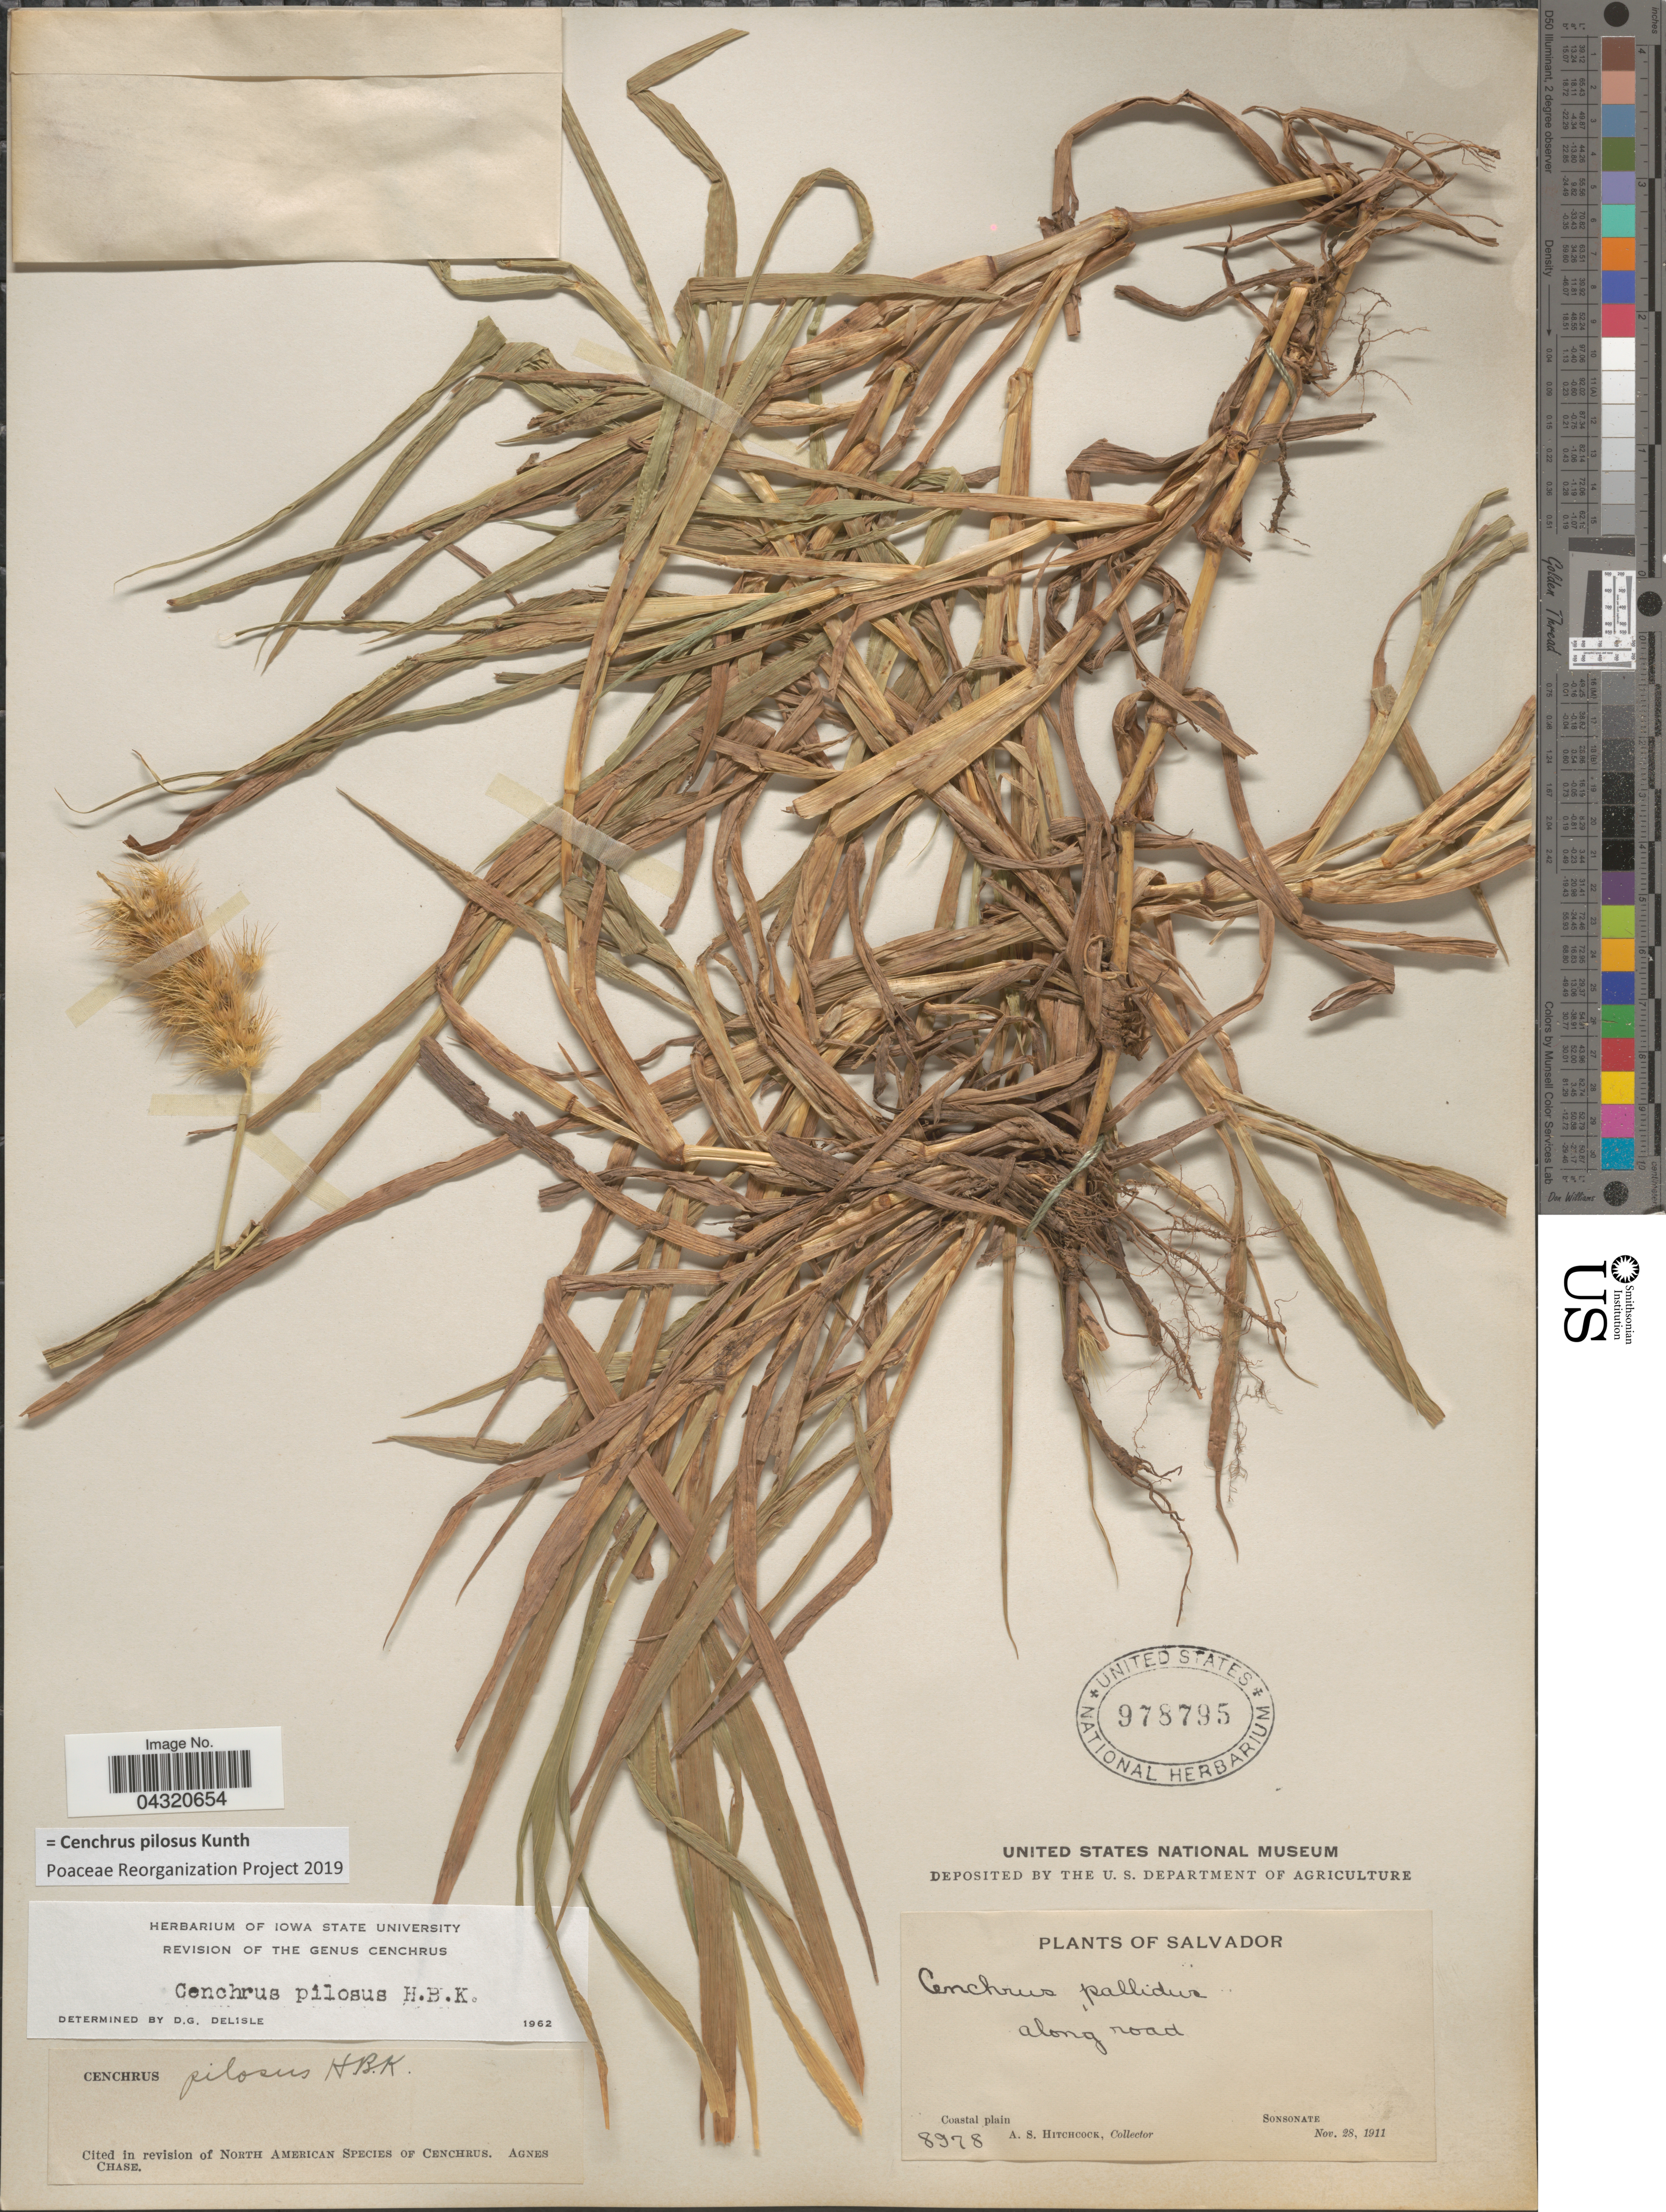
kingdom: Plantae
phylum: Tracheophyta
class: Liliopsida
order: Poales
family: Poaceae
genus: Cenchrus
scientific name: Cenchrus pilosus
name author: Kunth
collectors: A. S. Hitchcock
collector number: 8978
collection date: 1911-11-28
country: El Salvador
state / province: Sonsonate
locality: Coastal plain.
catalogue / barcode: US 978795